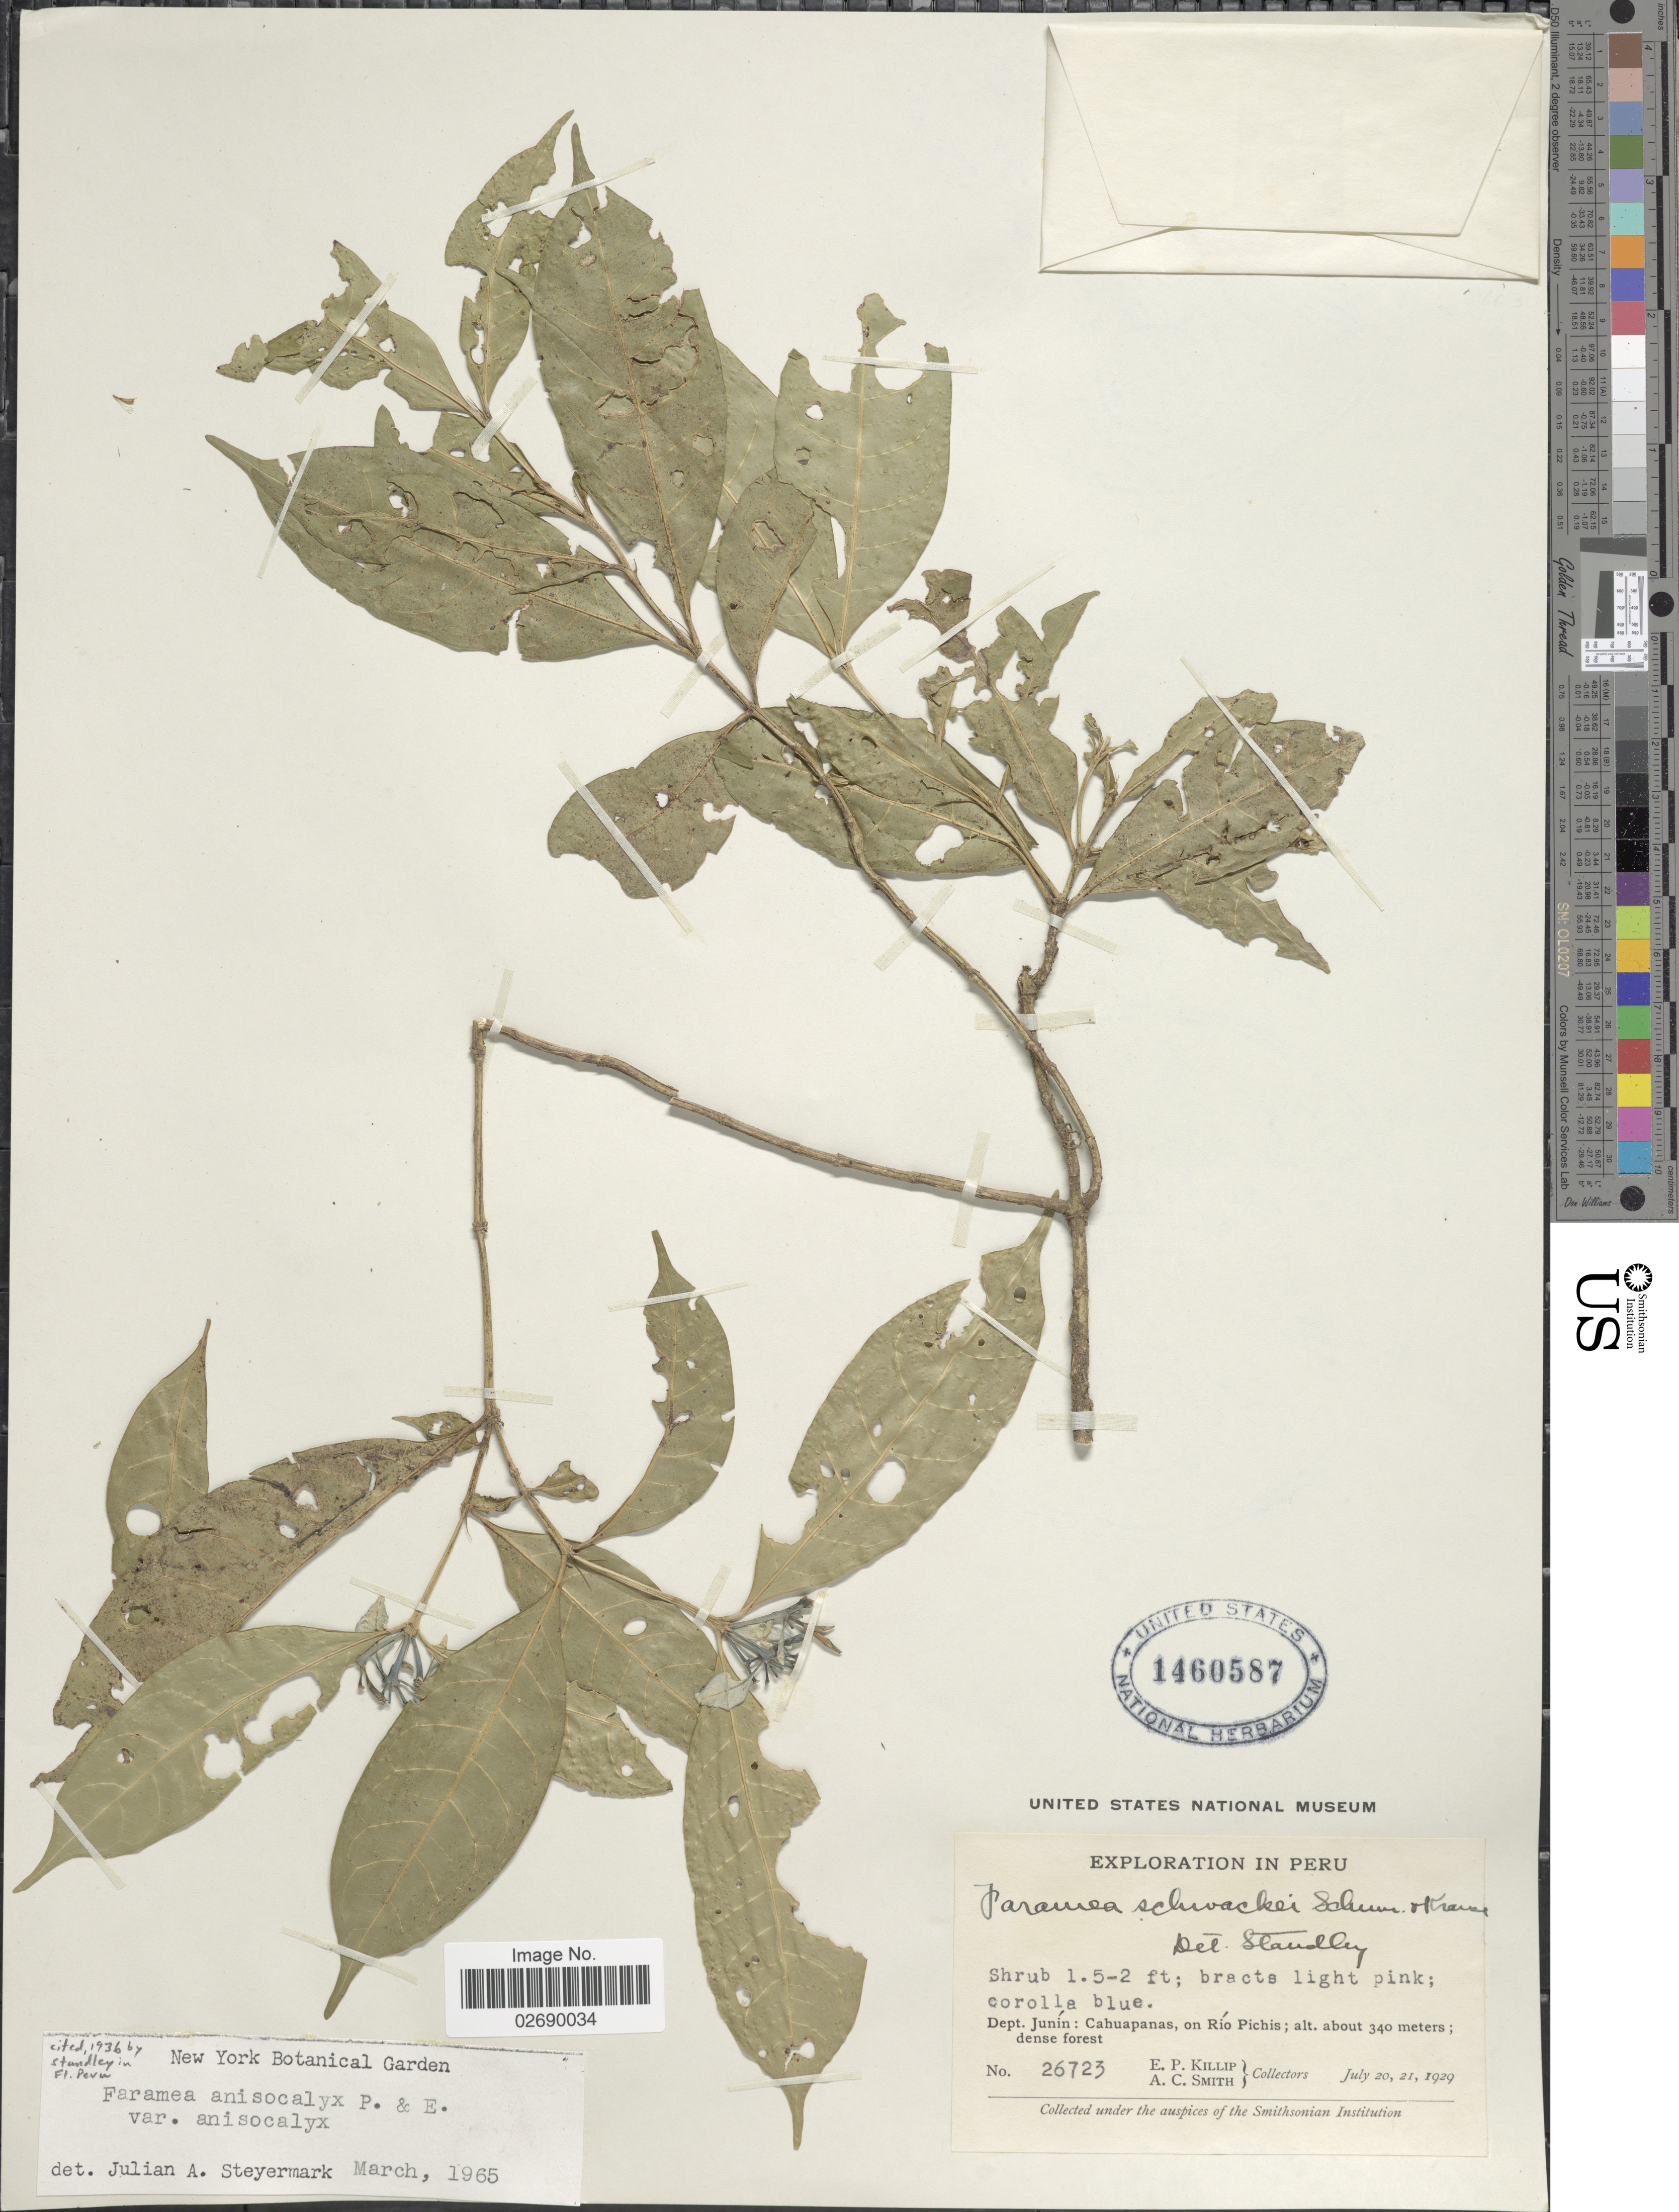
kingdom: Plantae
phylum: Tracheophyta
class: Magnoliopsida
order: Gentianales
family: Rubiaceae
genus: Faramea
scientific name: Faramea anisocalyx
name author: Poepp. & Endl.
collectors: E. P. Killip & A. C. Smith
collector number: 26723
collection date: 1929-07-20/1929-07-21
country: Peru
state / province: Junín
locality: Cahuapanas on Rio Pichis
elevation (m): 340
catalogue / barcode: US 1460587